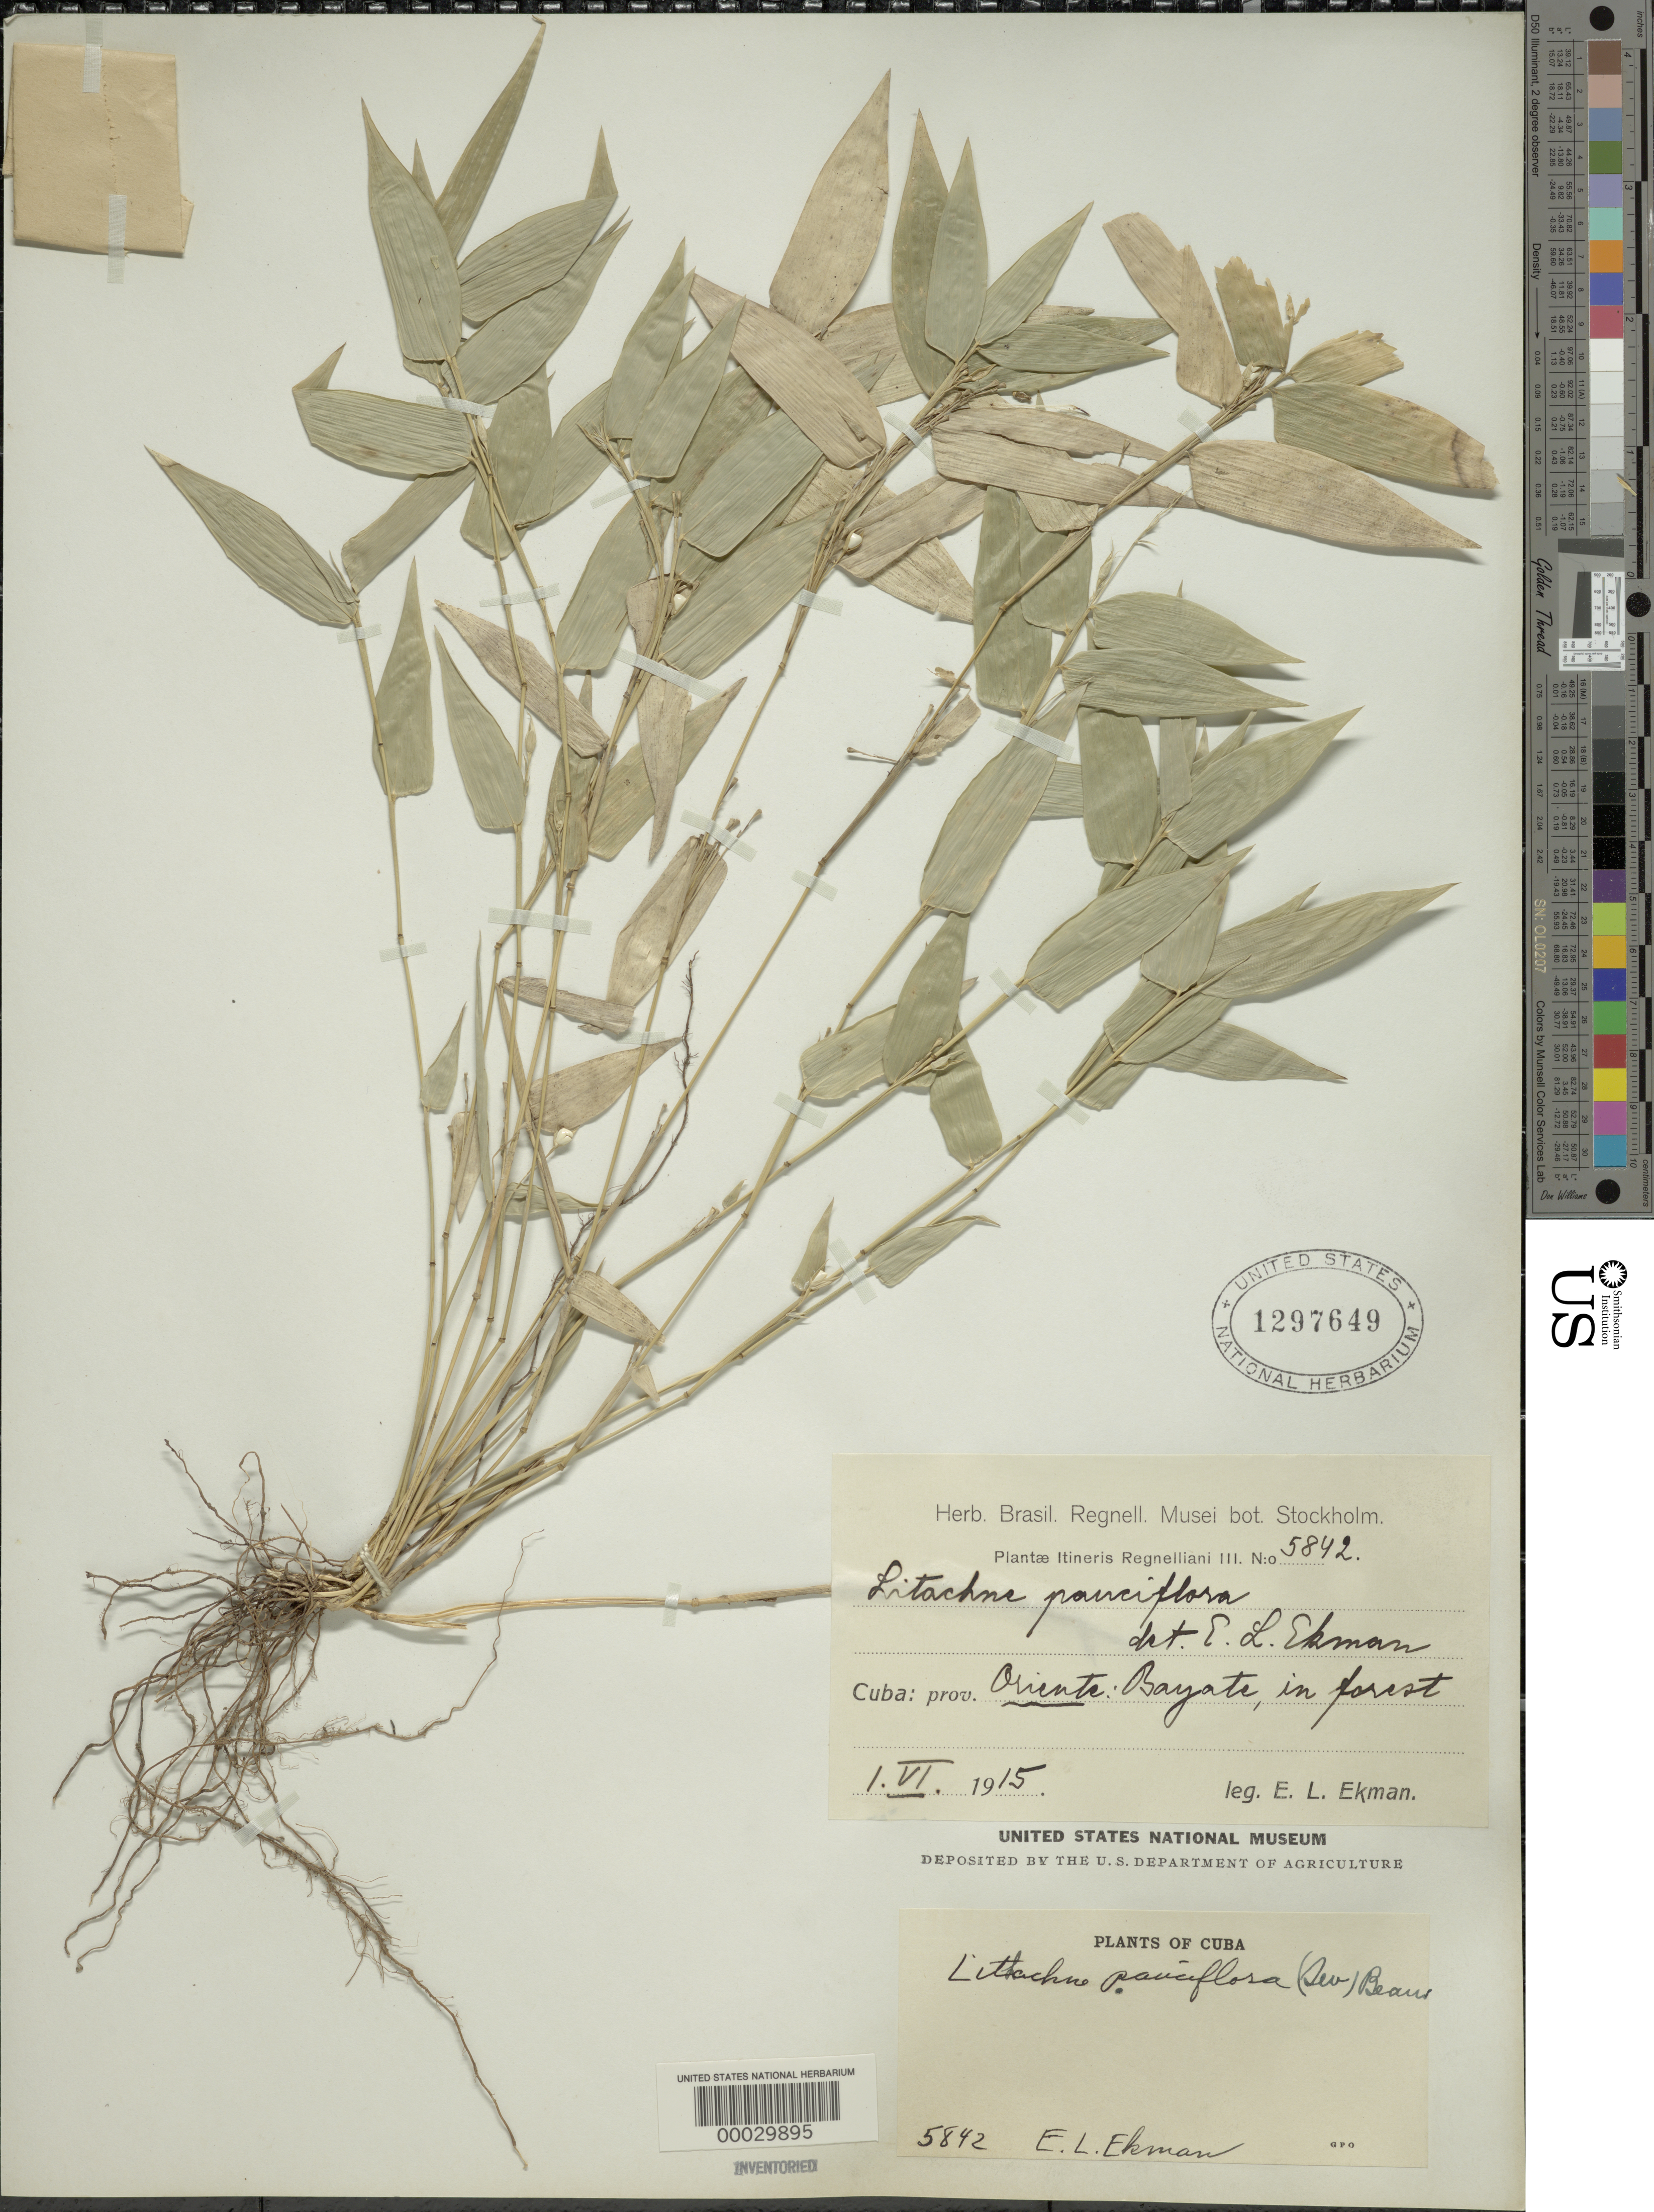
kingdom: Plantae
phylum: Tracheophyta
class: Liliopsida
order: Poales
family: Poaceae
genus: Lithachne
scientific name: Lithachne pauciflora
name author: (Sw.) P. Beauv.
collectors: E. L. Ekman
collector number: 5842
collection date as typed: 01 Jun 1915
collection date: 1915-06-01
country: Cuba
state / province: Oriente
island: Greater Antilles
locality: Bayate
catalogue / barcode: US 1297649